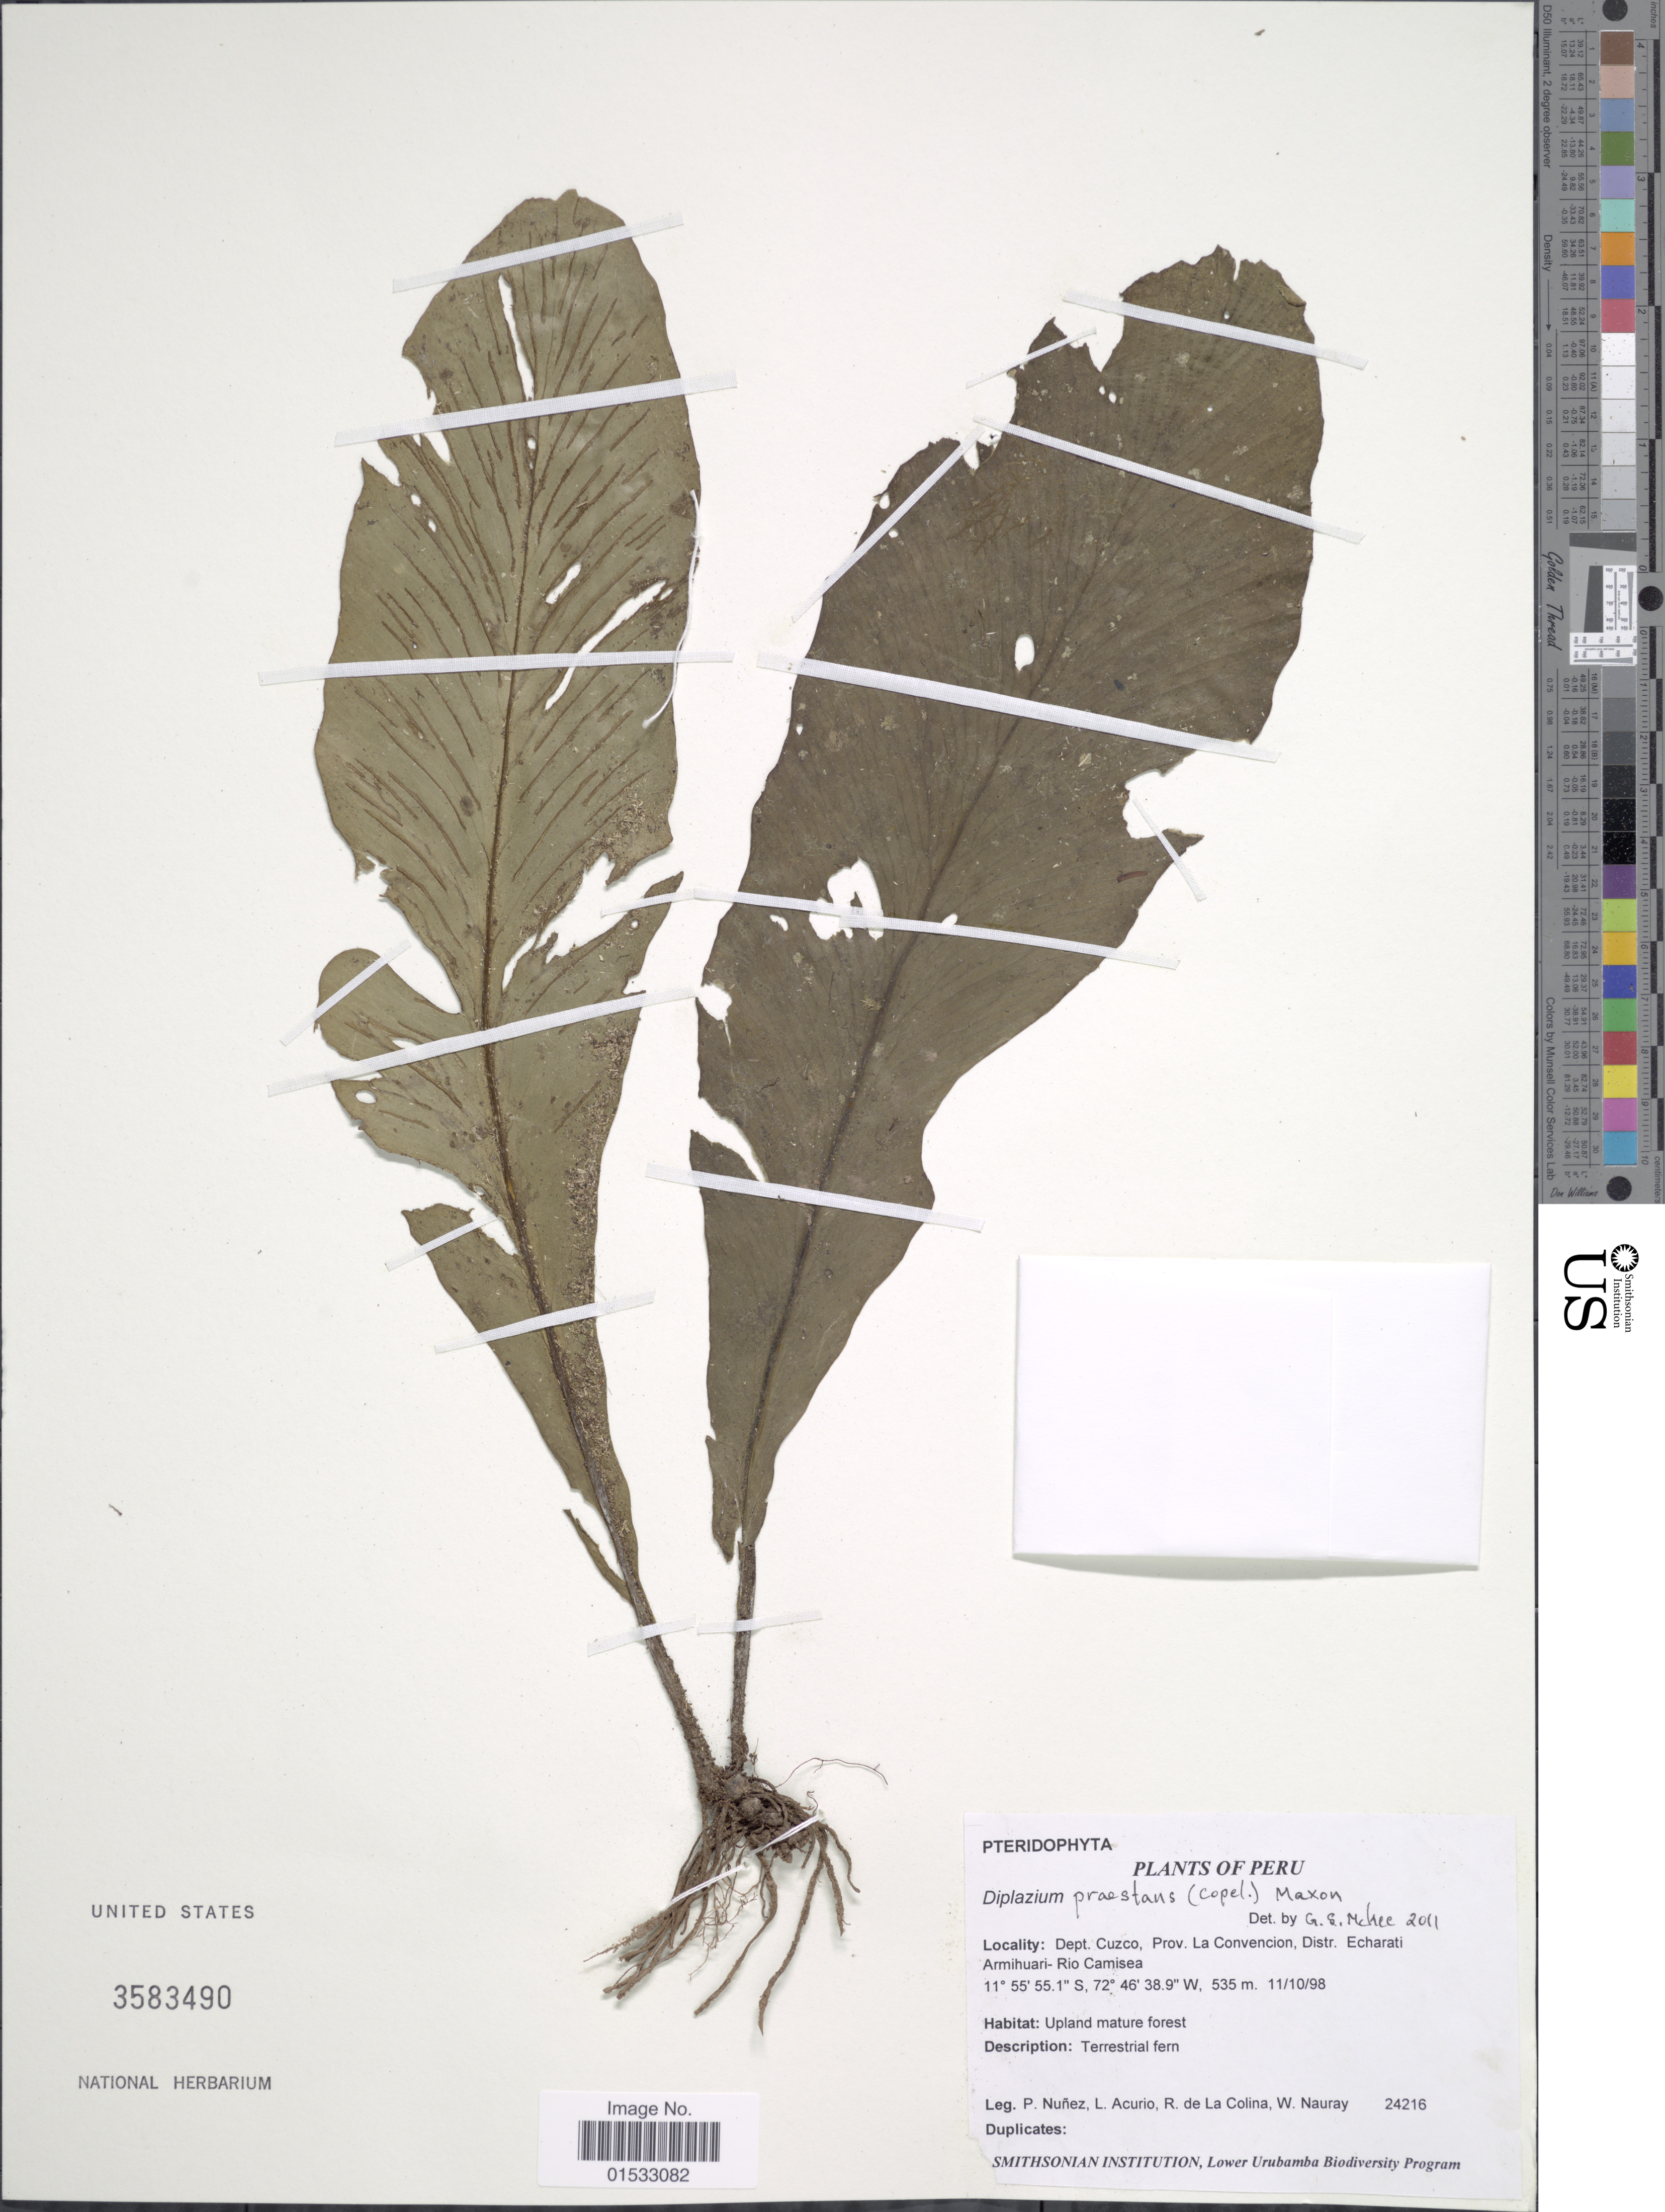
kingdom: Plantae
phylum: Tracheophyta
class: Polypodiopsida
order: Polypodiales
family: Aspleniaceae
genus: Hymenasplenium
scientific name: Hymenasplenium praestans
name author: (Copel.) Testo et al.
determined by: Reis, Atiles, (VT), University of Vermont (UNITED STATES)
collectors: P. Nuñez V., L. Acurio, R. de La Colina & W. Nauray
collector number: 24216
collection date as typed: Transcribed d/m/y: 11/10/98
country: Peru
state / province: Cusco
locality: Prov. La Convencion, Distr. Echarati Armihuari- Rio Camisea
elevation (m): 535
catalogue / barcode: US 3583490